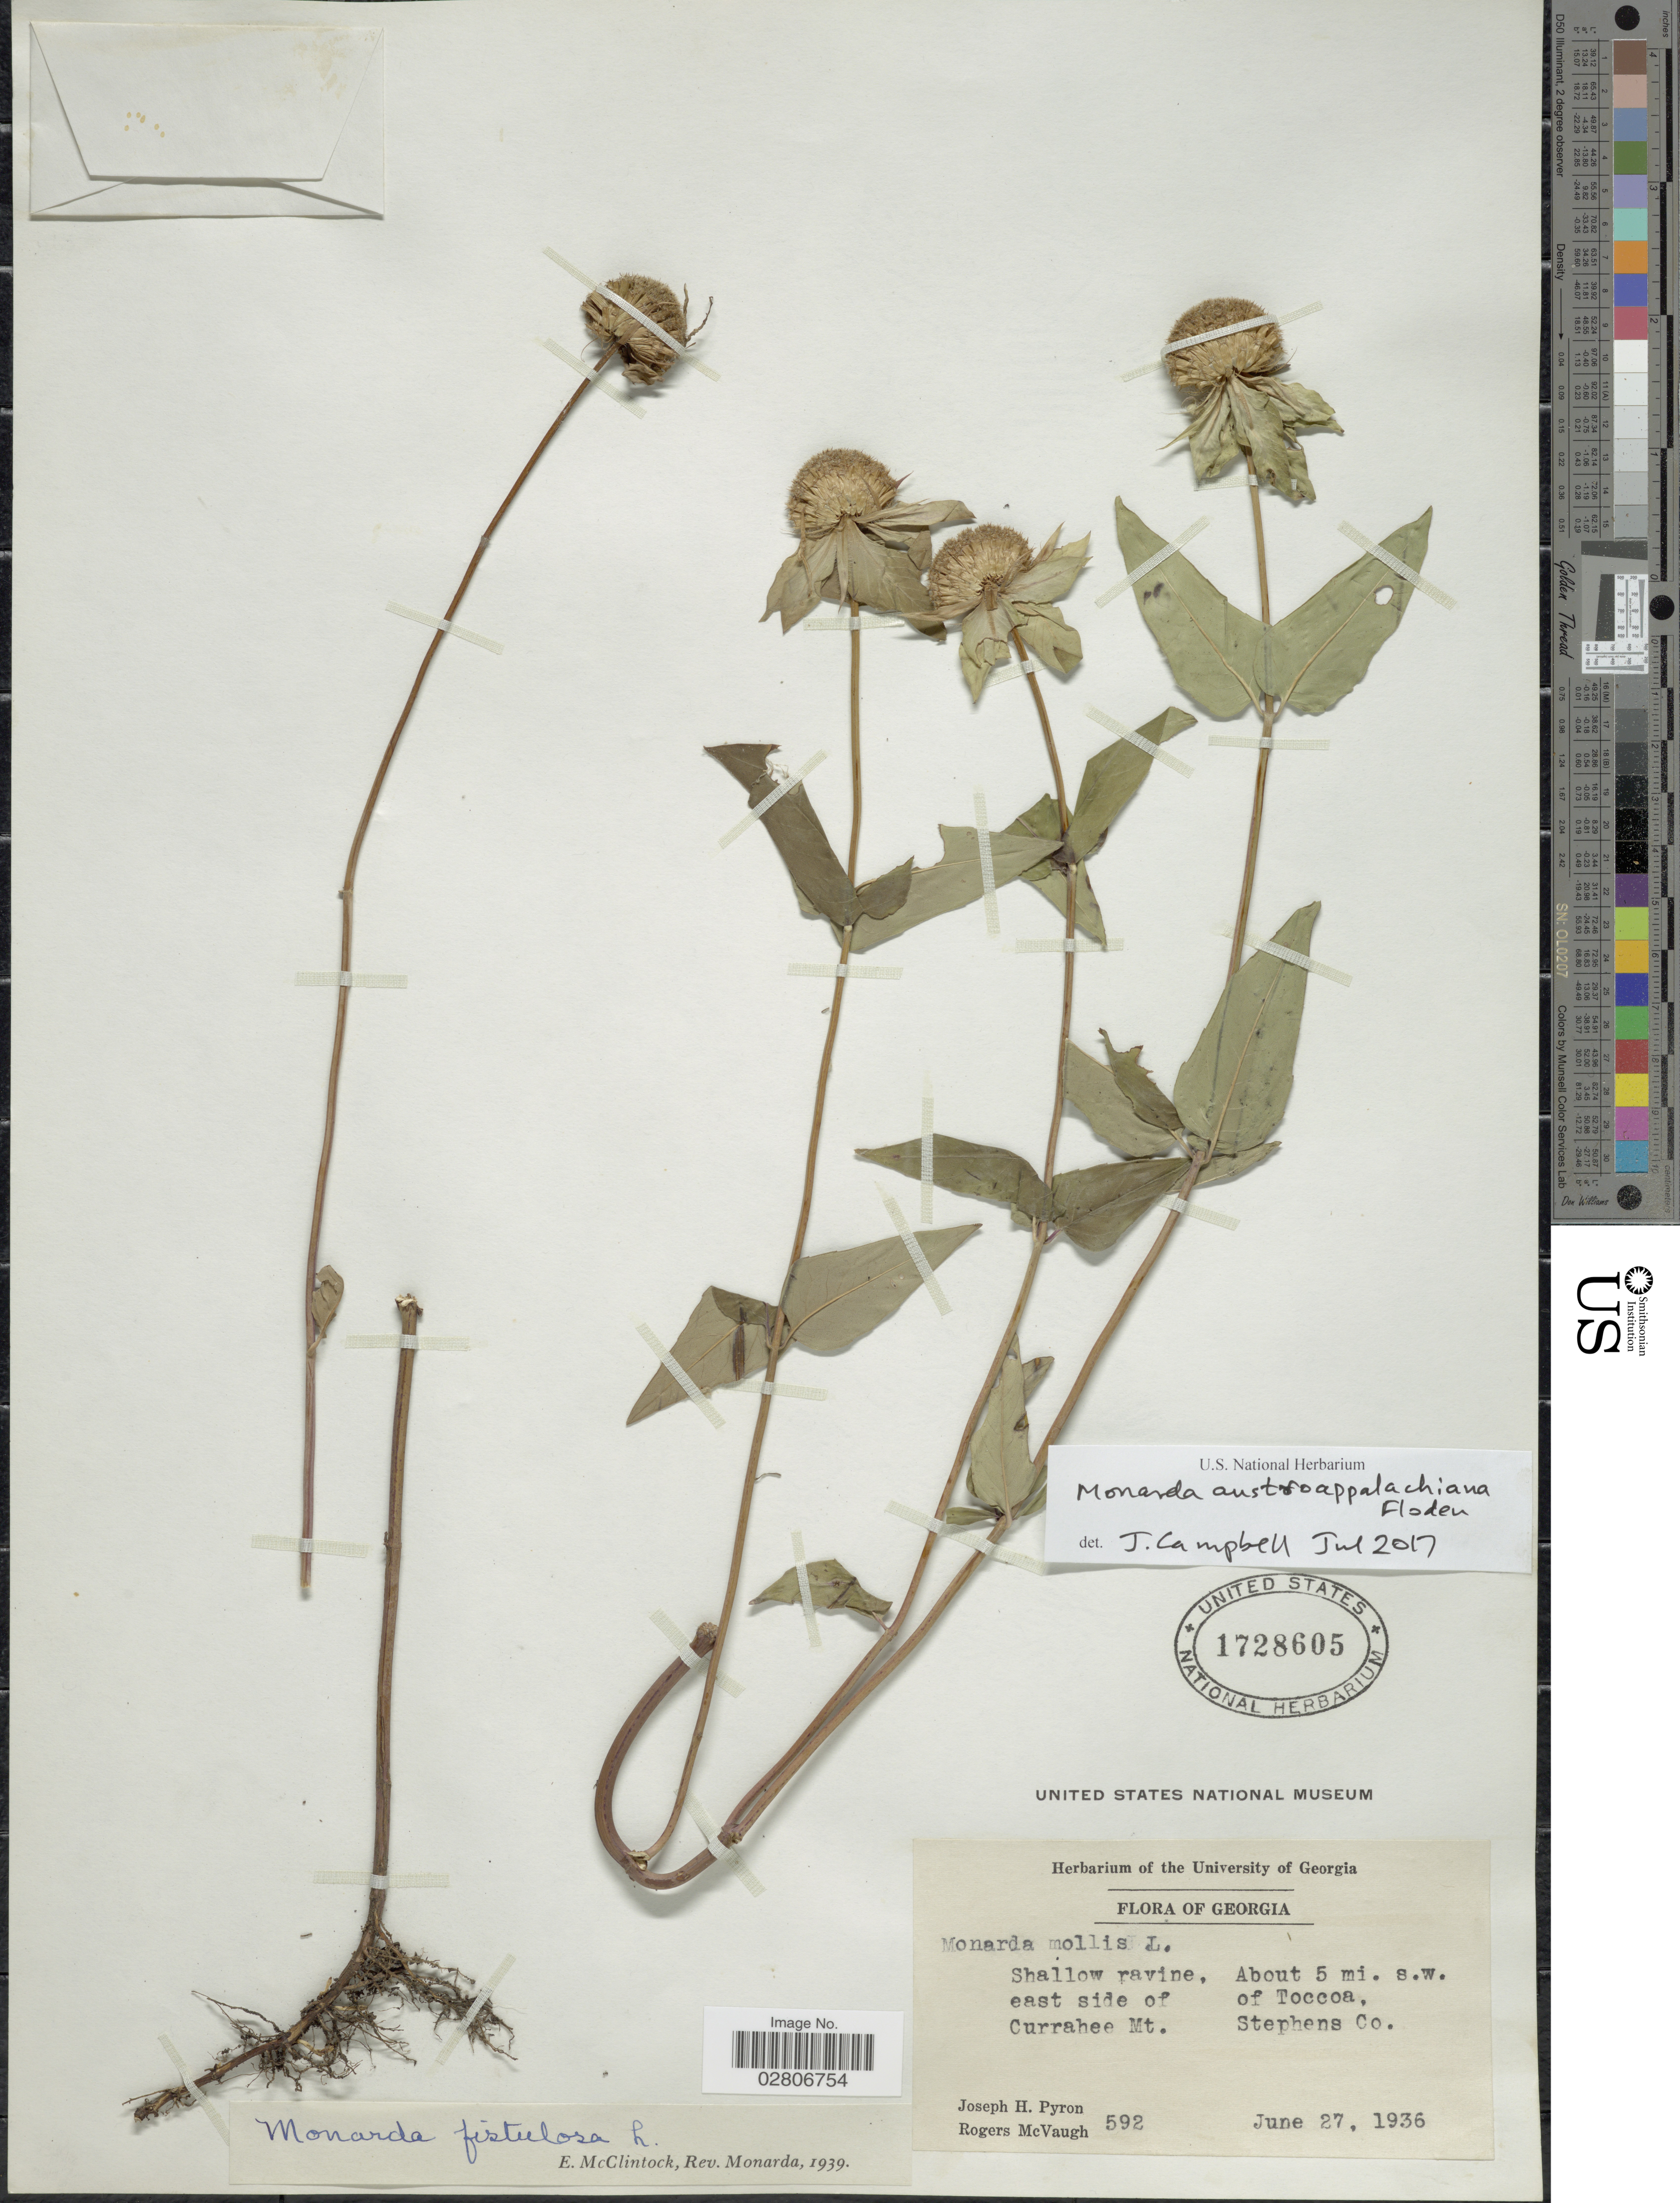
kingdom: Plantae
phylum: Tracheophyta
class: Magnoliopsida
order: Lamiales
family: Lamiaceae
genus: Monarda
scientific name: Monarda austroappalachiana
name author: Floden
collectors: J. H. Pyron & R. McVaugh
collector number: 592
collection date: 1936-06-27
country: United States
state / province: Georgia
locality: Shallow ravine, east side of Currahee Mt. About 5 mi. s.w. of Toccoa, Stephens Co.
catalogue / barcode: US 1728605